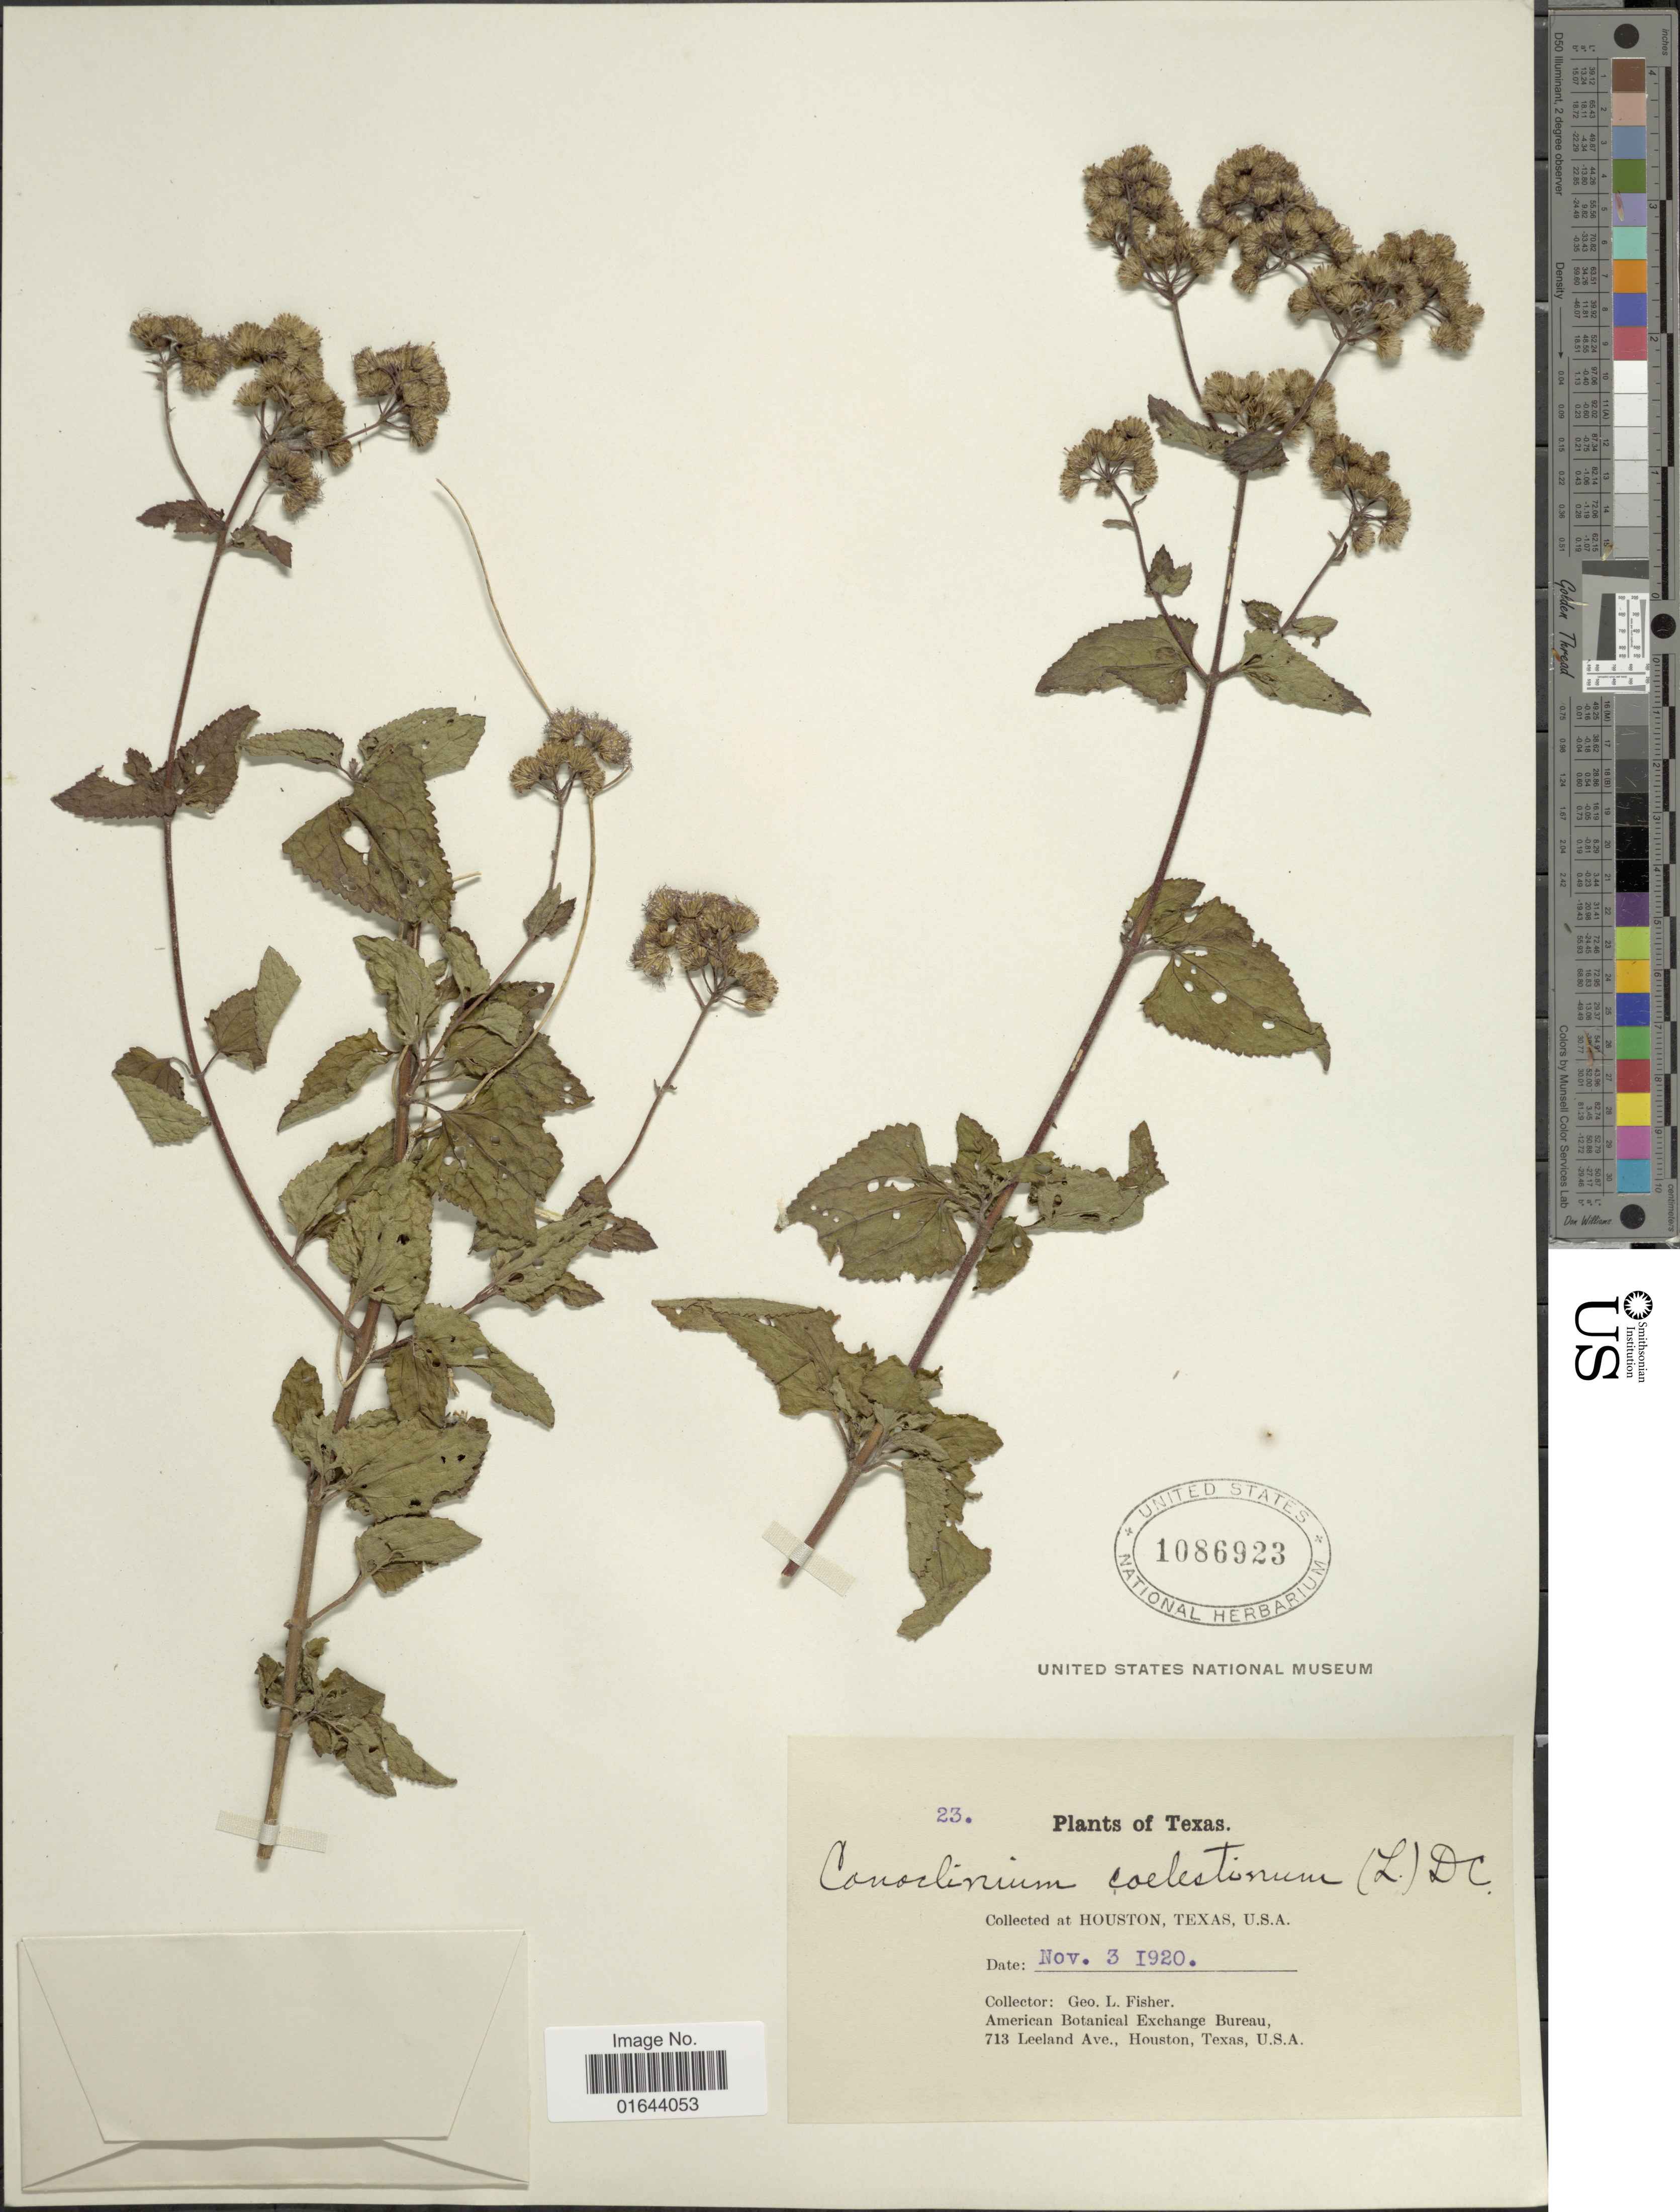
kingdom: Plantae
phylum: Tracheophyta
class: Magnoliopsida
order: Asterales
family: Asteraceae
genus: Conoclinium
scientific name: Conoclinium coelestinum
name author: (L.) DC.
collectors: G. L. Fisher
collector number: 23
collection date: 1920-11-03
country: United States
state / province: Texas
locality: Houston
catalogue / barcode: US 1086923